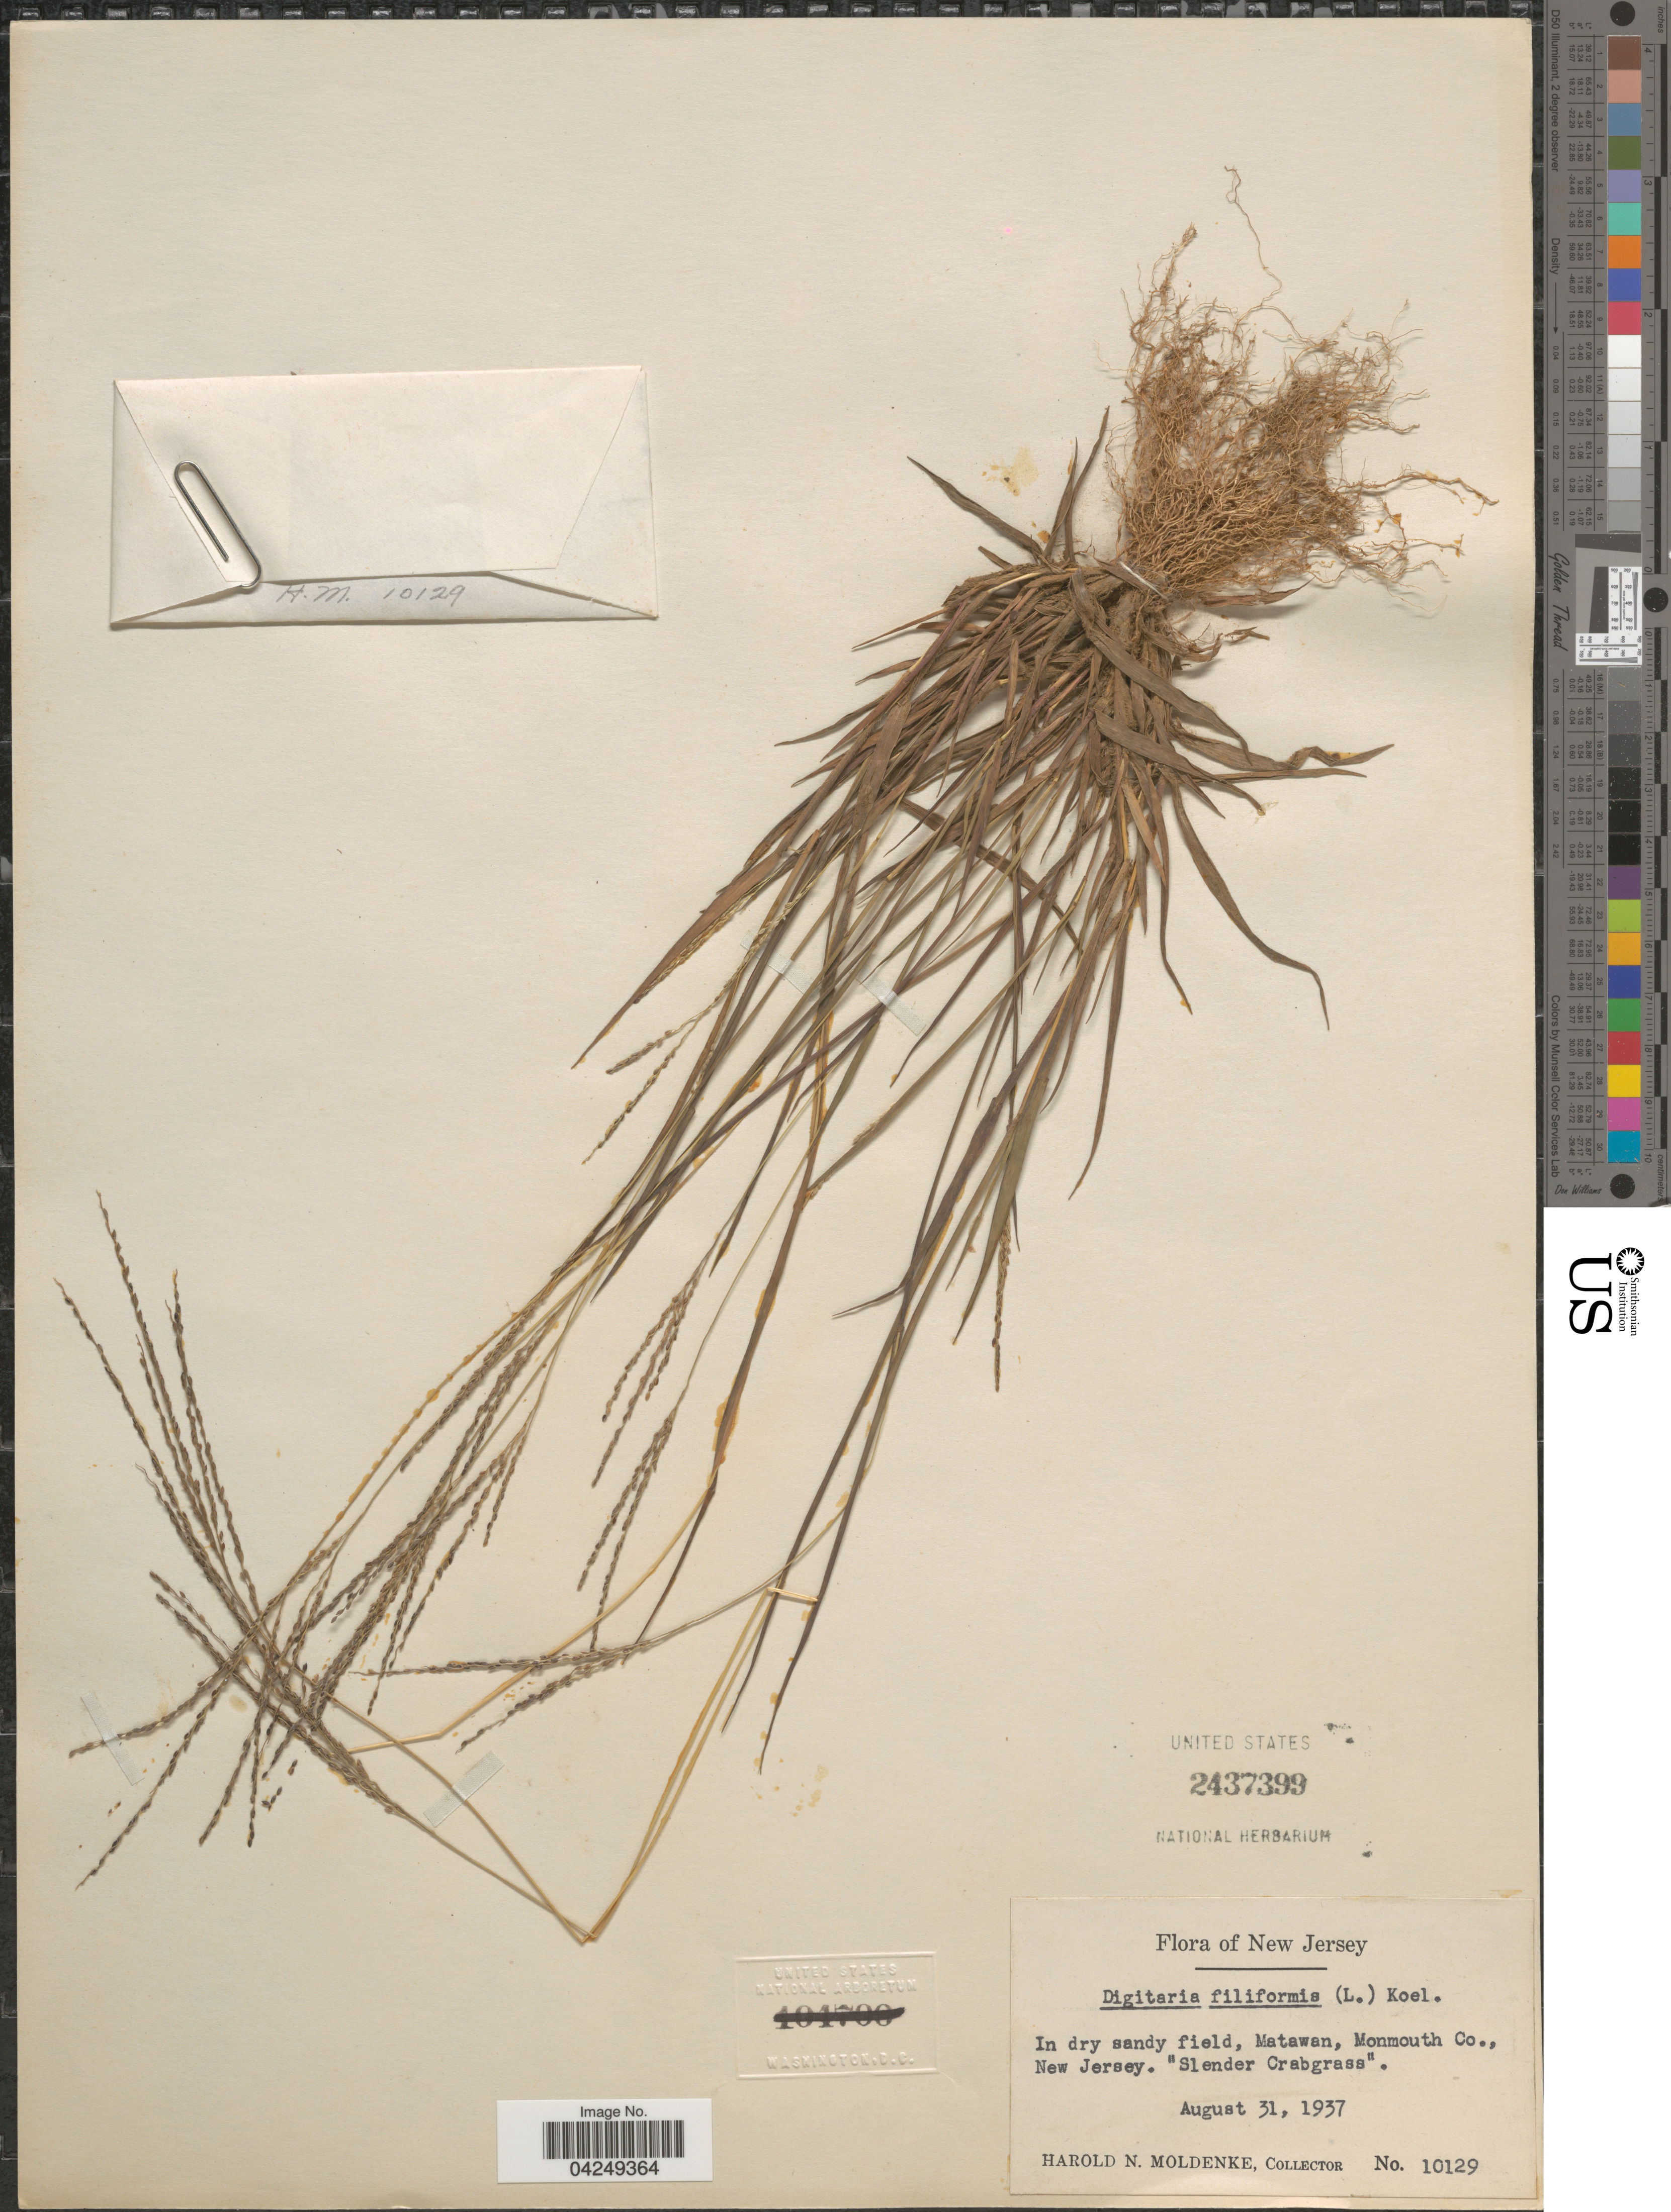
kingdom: Plantae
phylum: Tracheophyta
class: Liliopsida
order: Poales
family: Poaceae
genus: Digitaria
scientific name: Digitaria filiformis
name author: (L.) Koeler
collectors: H. N. Moldenke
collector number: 10129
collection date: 1937-08-31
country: United States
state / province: New Jersey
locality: In dry sandy field, Matawan, Monmouth Co.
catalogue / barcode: US 2437399